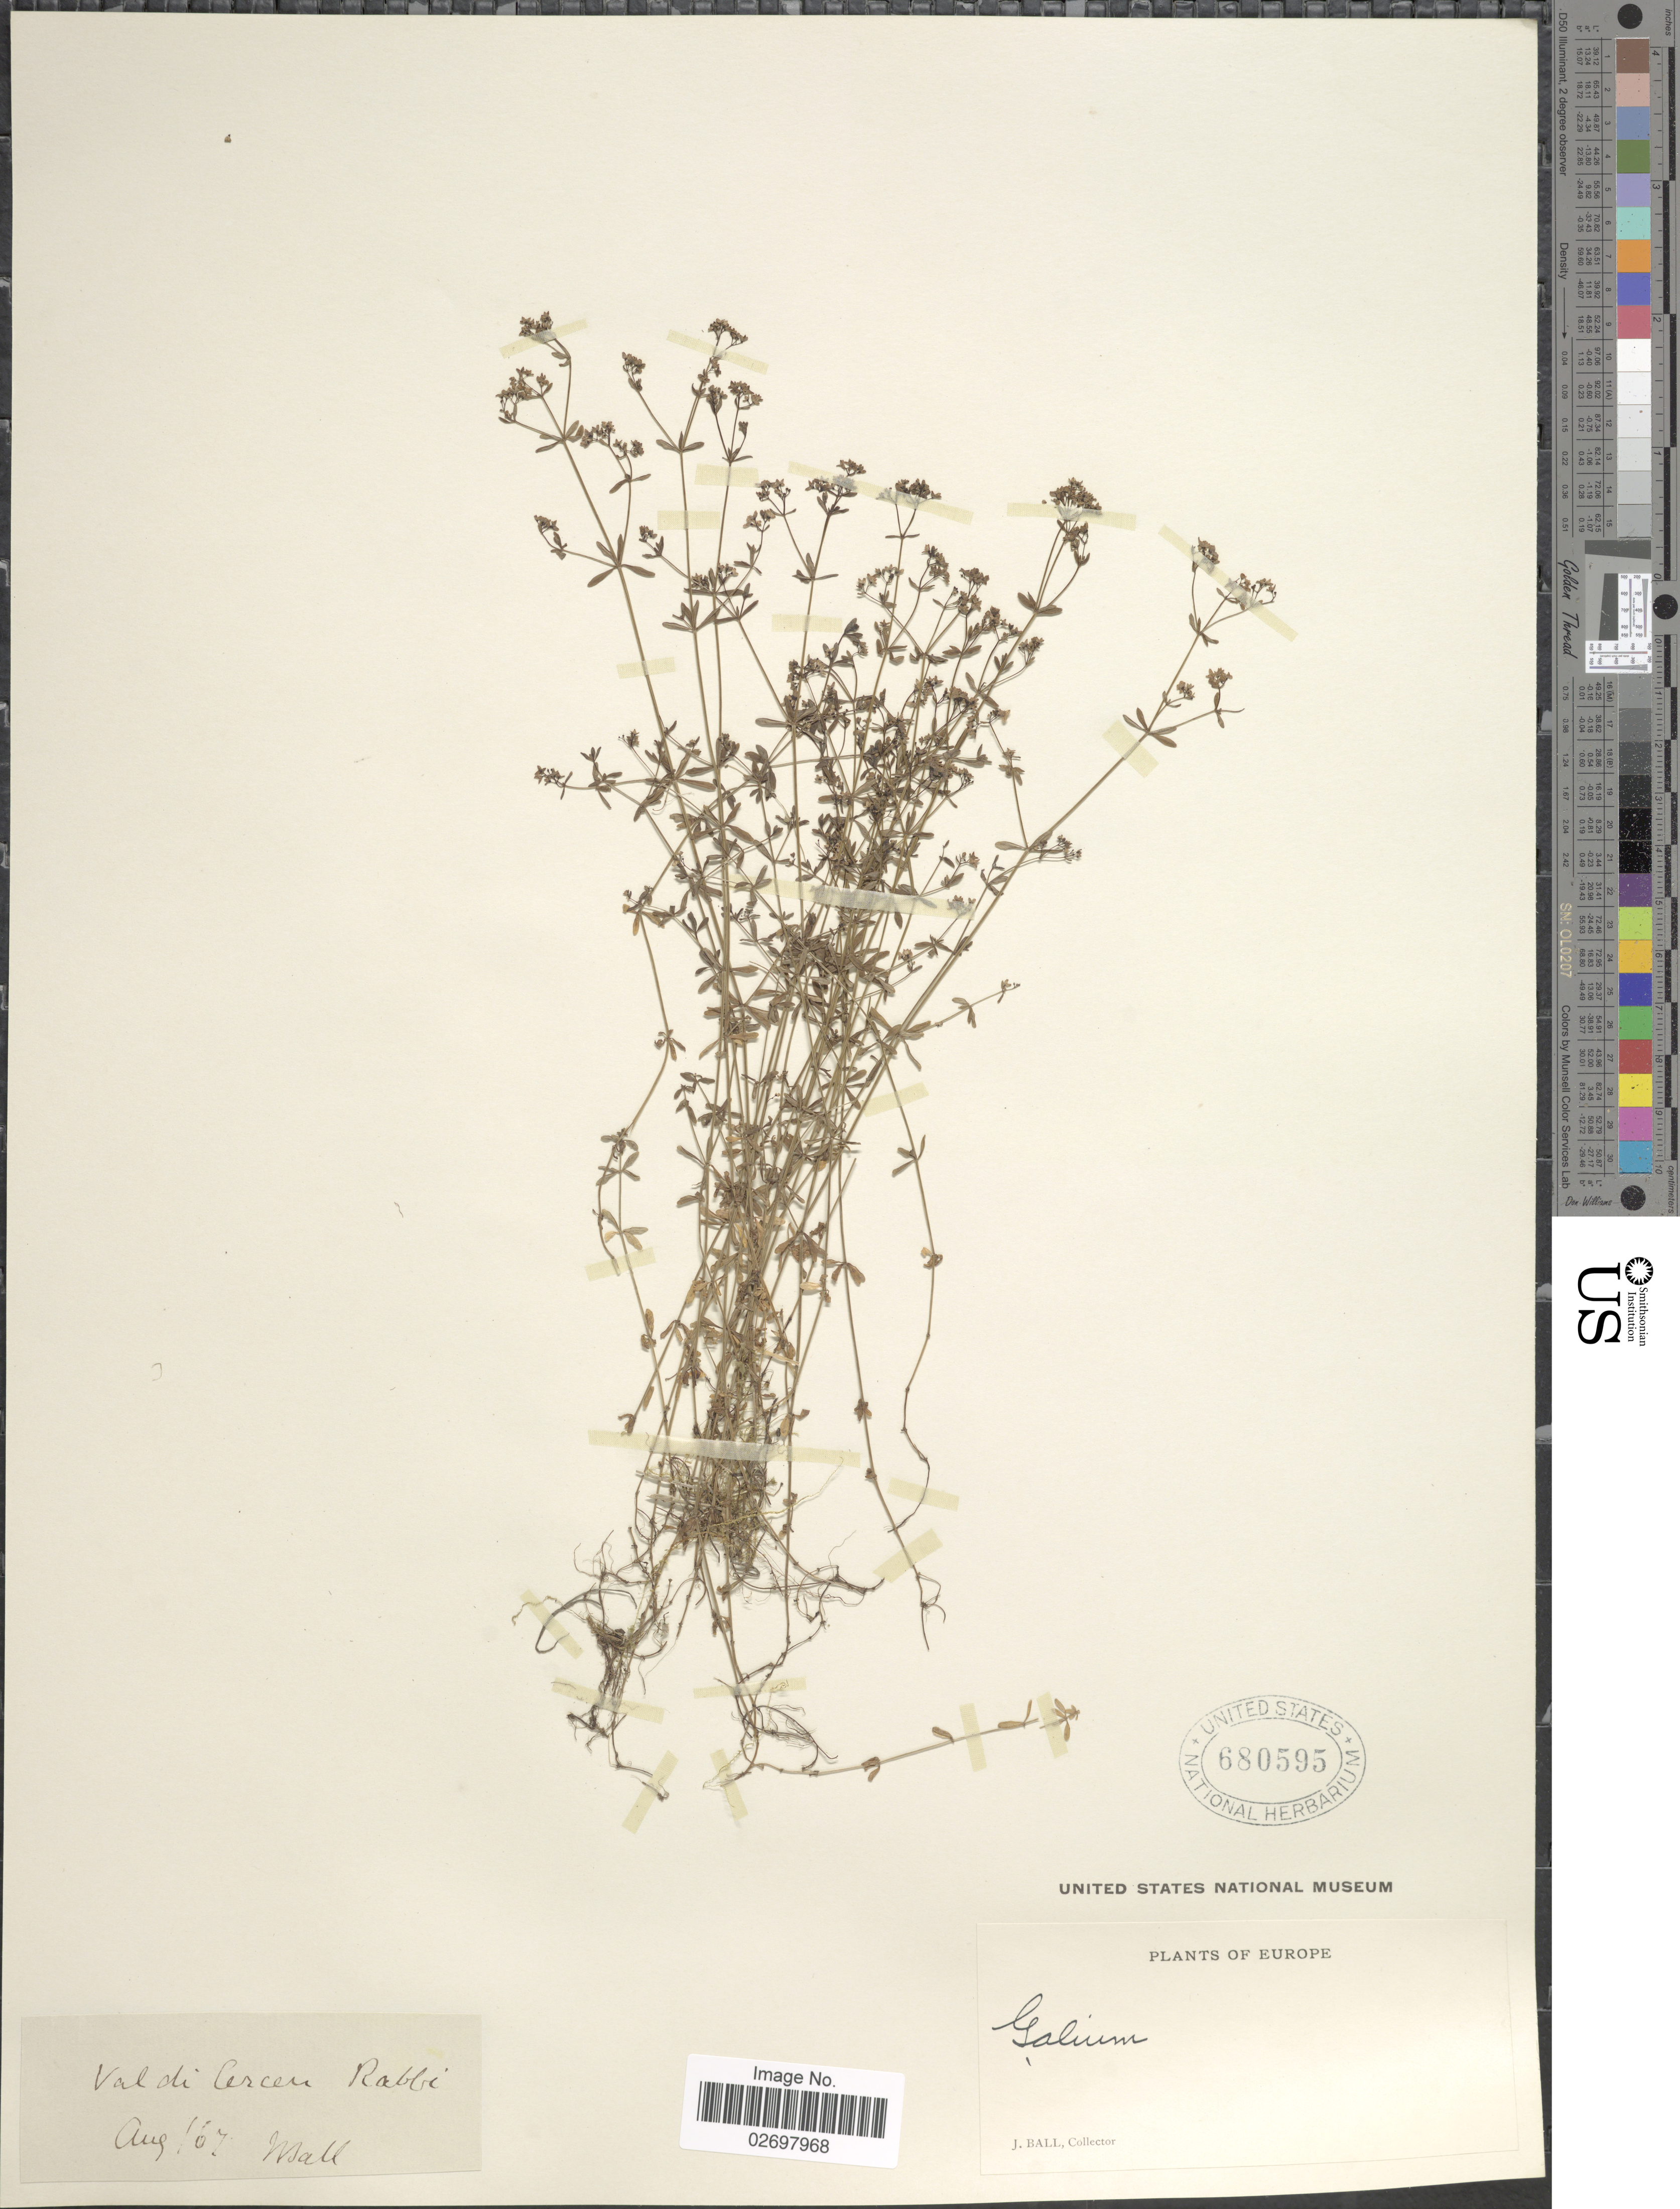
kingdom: Plantae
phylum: Tracheophyta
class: Magnoliopsida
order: Gentianales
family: Rubiaceae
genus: Galium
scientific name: Galium sp.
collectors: J. Ball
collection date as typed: Transcribed d/m/y: /8/67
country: Italy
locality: Val di Cercen Rabbi, Europe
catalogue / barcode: US 680595